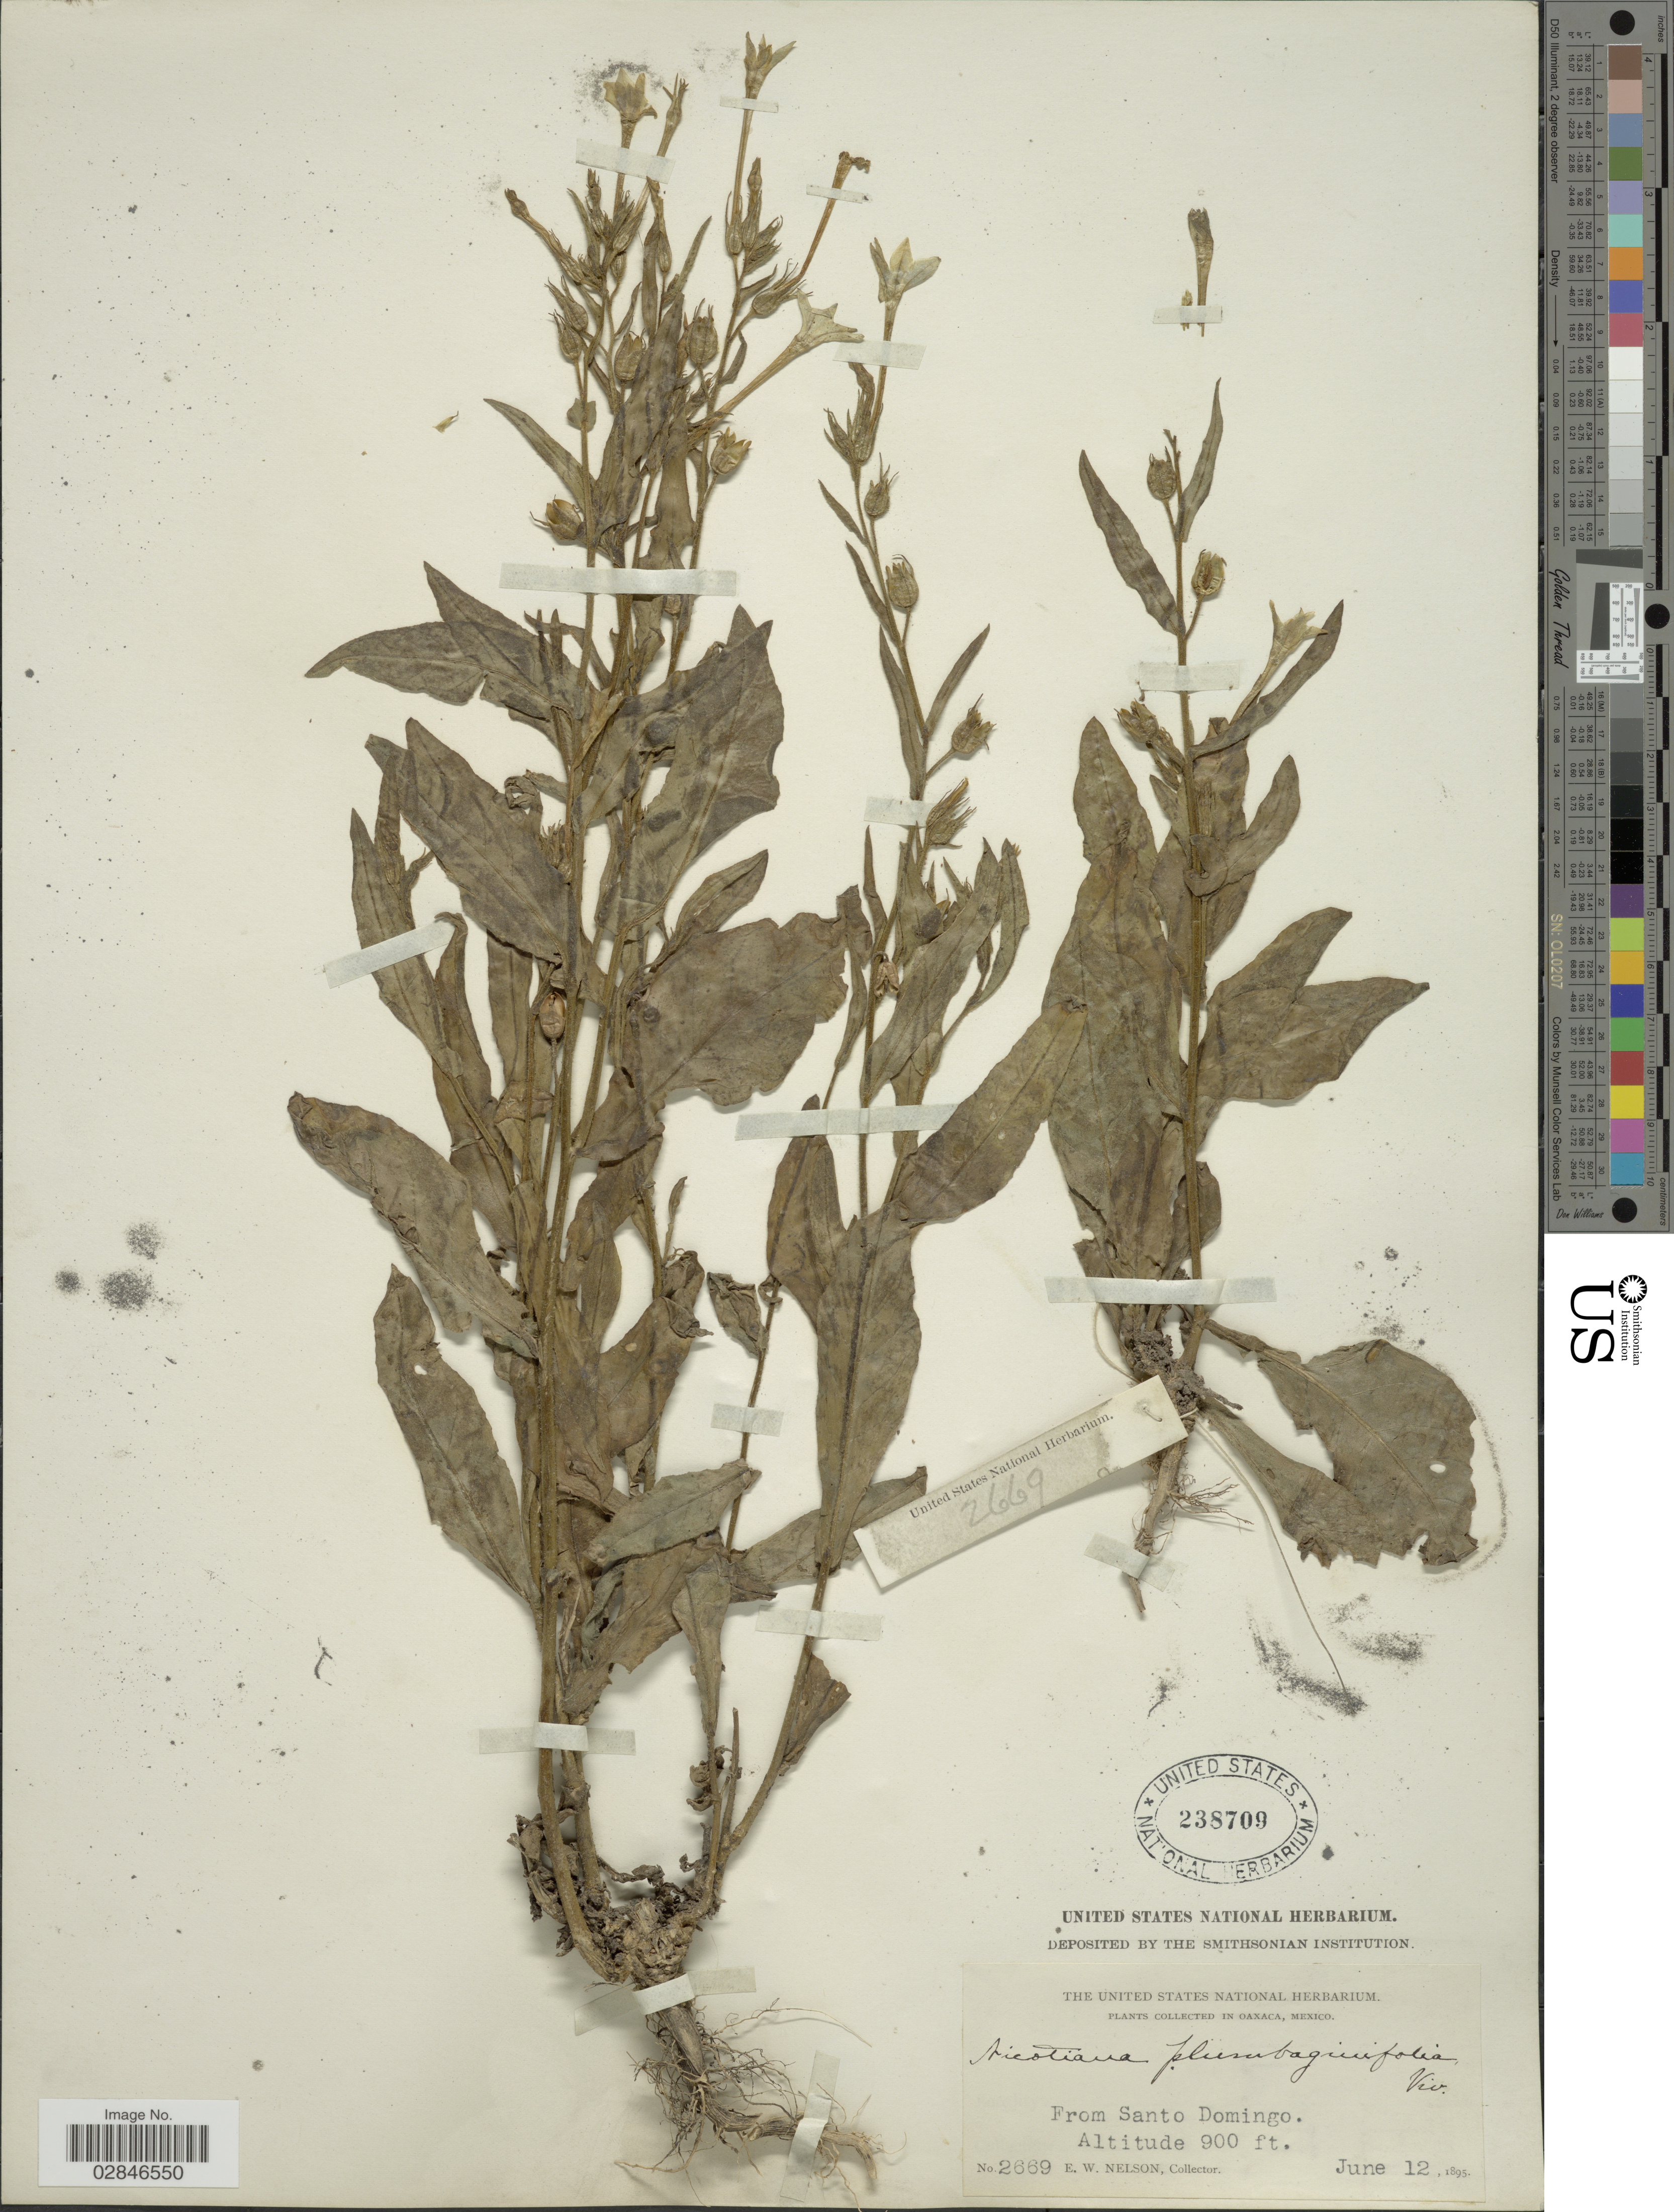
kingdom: Plantae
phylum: Tracheophyta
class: Magnoliopsida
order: Solanales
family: Solanaceae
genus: Nicotiana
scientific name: Nicotiana plumbaginifolia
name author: Viv.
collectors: E. W. Nelson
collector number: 2669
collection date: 1895-06-12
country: Mexico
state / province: Oaxaca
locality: From Santo Domingo.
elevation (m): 274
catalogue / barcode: US 238709